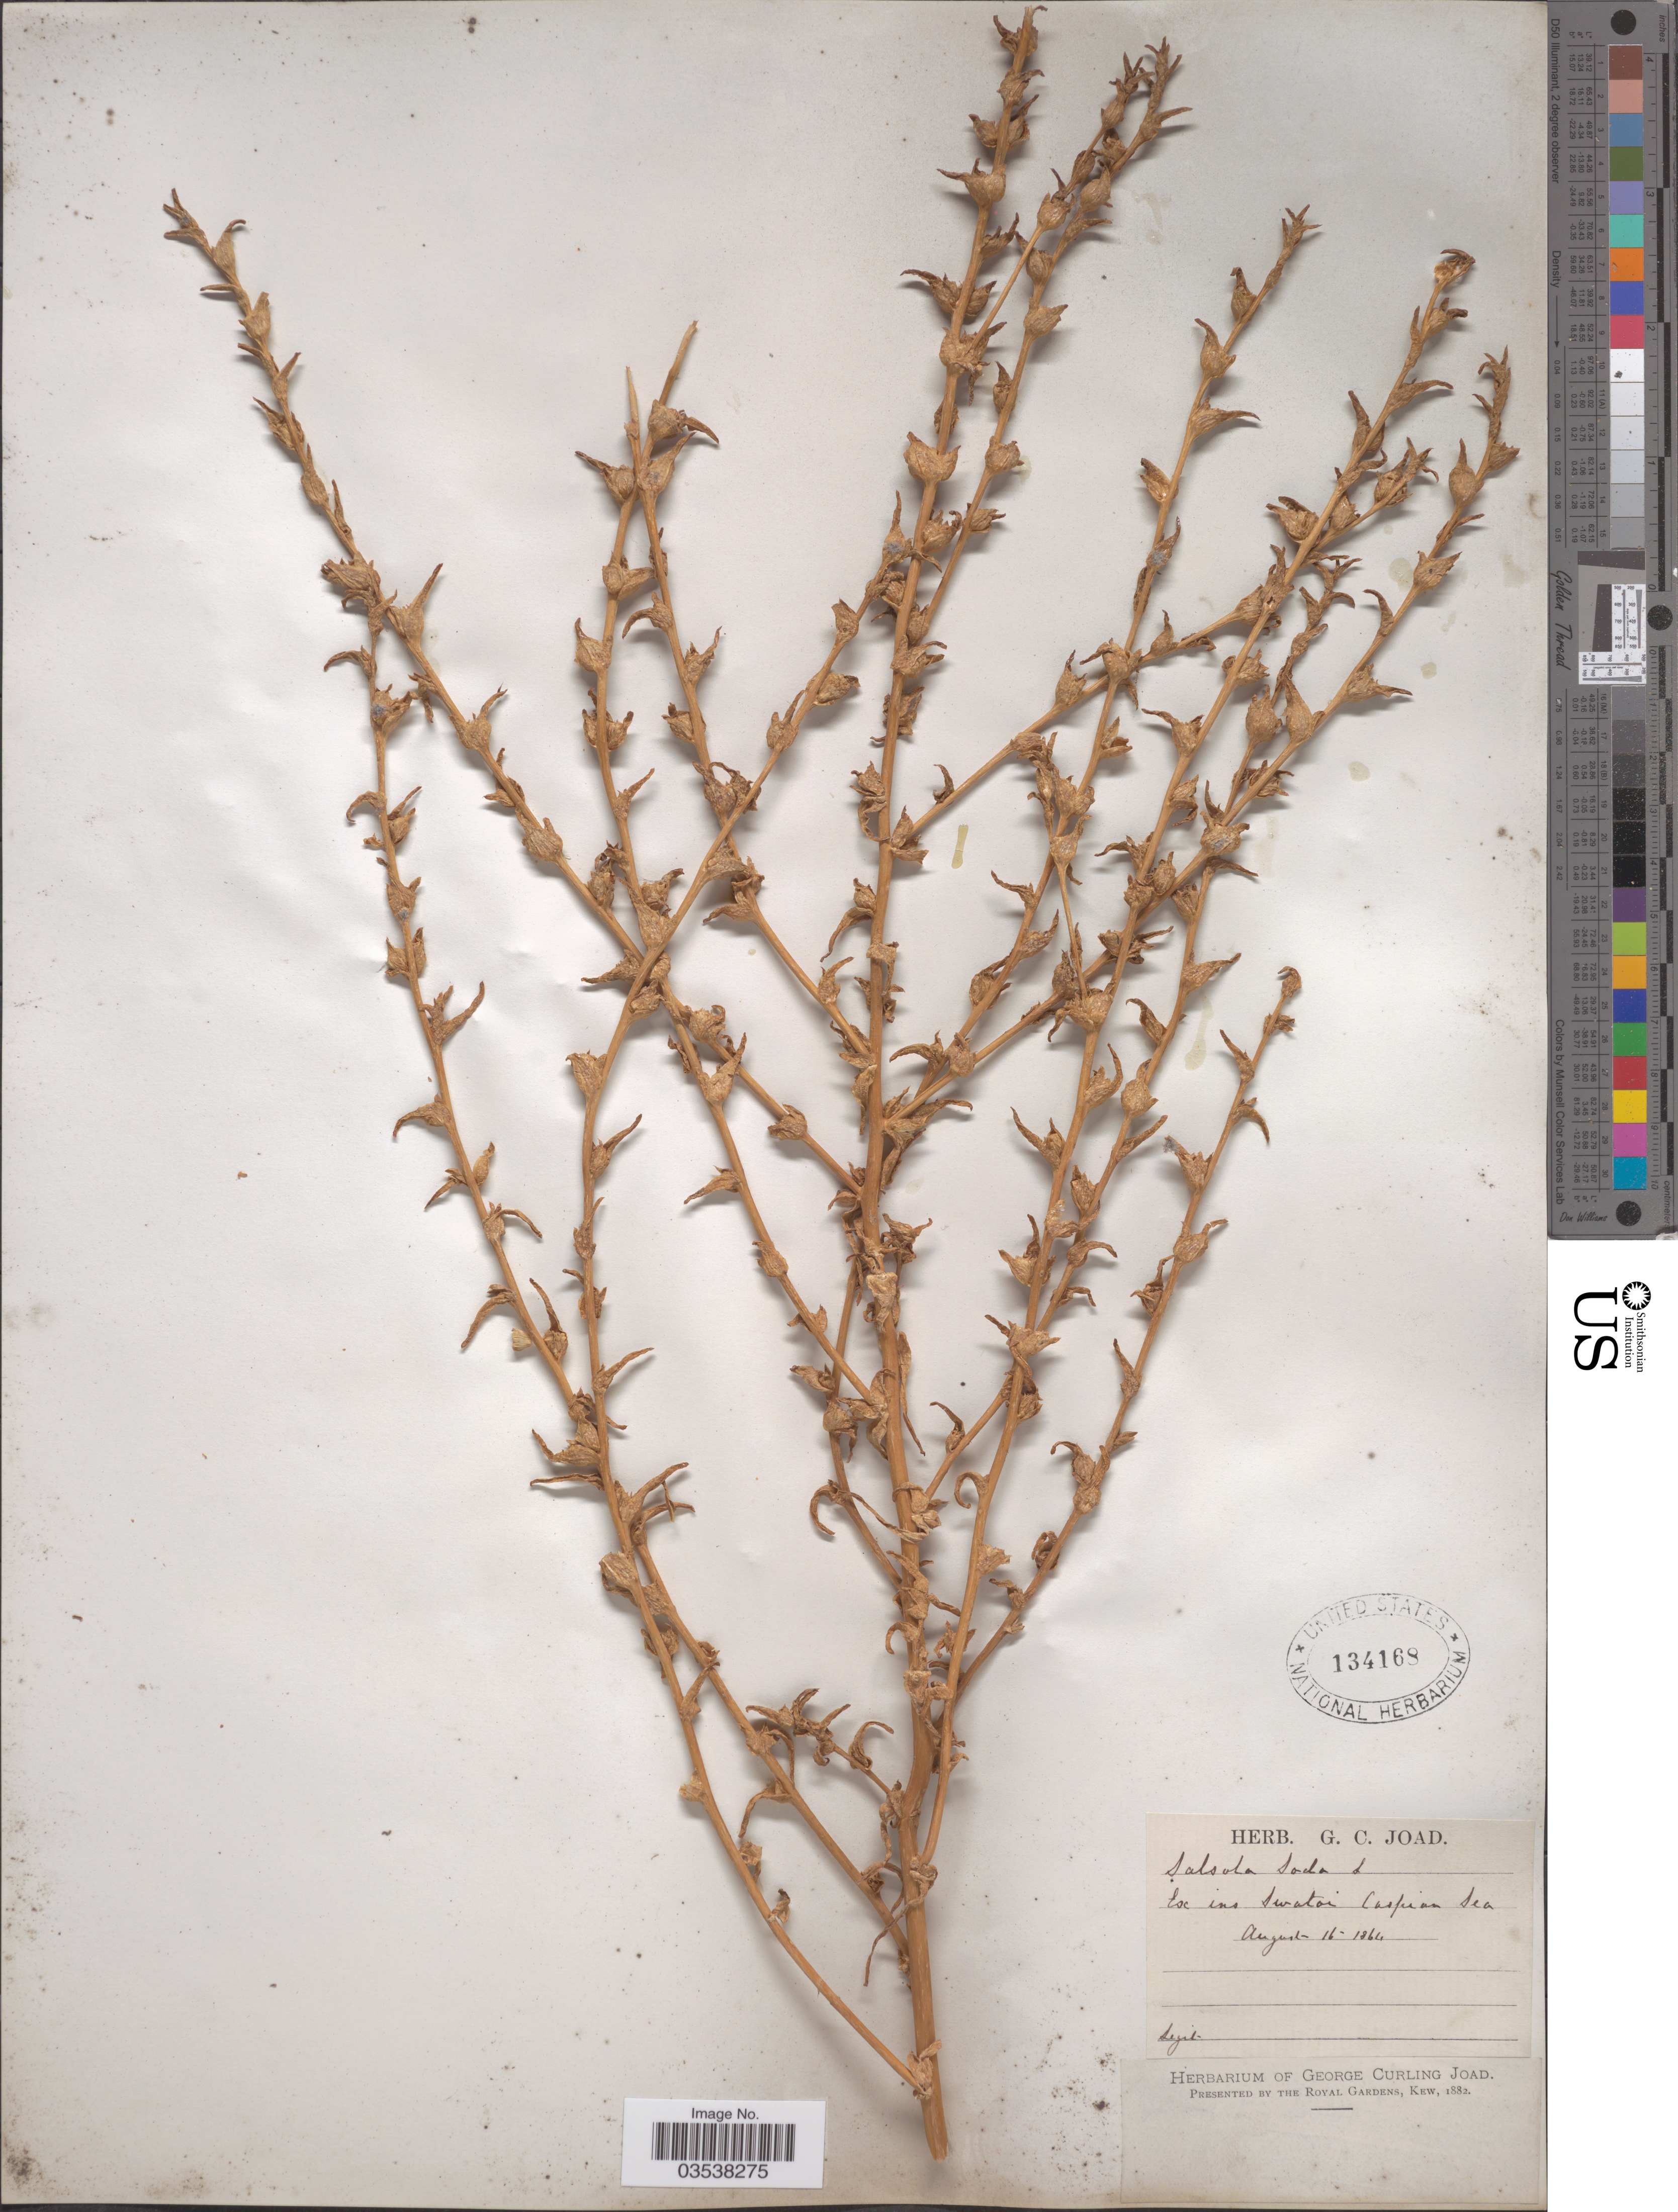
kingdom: Plantae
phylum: Tracheophyta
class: Magnoliopsida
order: Caryophyllales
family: Amaranthaceae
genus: Soda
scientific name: Soda inermis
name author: Fourr.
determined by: Strong, Mark T., (BOT), Smithsonian Institution - National Museum of Natural History (UNITED STATES)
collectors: ex herb. George Curling Joad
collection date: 1864-08-16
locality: Ex ins Swatoi Caspian Sea.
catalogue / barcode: US 134168